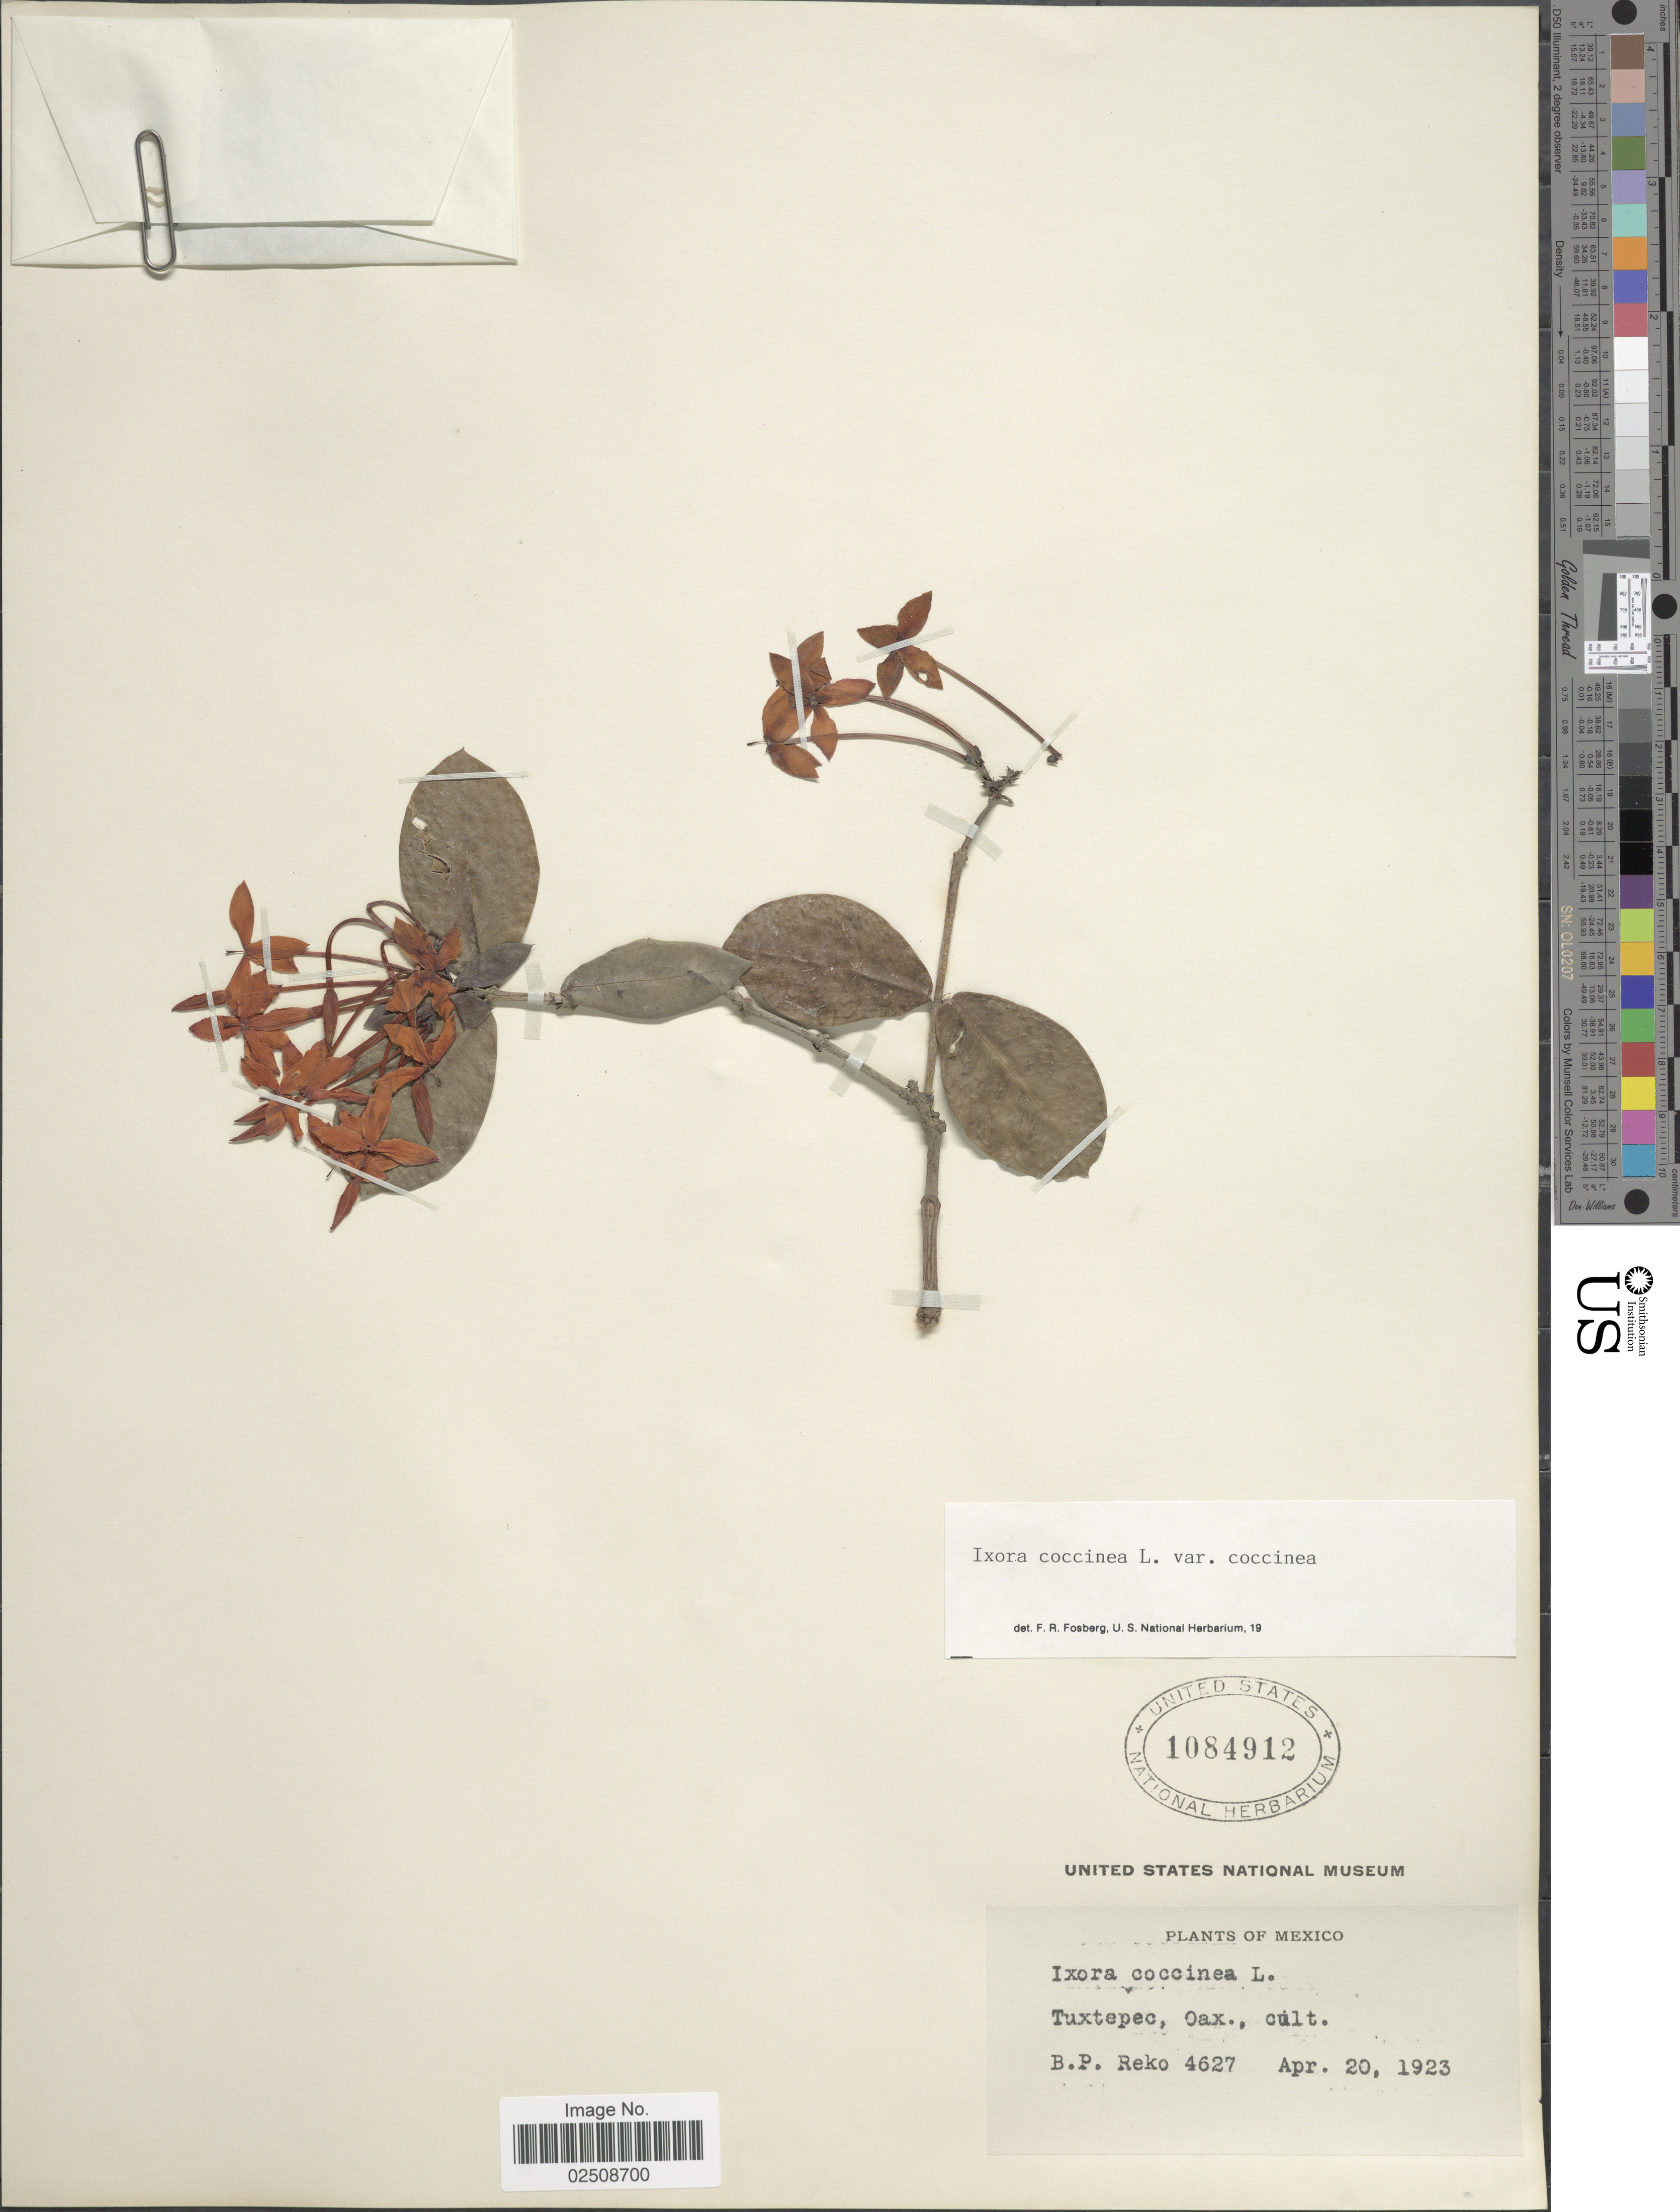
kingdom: Plantae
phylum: Tracheophyta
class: Magnoliopsida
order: Gentianales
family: Rubiaceae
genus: Ixora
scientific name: Ixora coccinea var. coccinea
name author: L.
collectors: B. P. Reko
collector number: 4327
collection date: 1923-04-20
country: Mexico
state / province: Oaxaca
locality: Tuxtepec, Oax.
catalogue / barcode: US 1084912